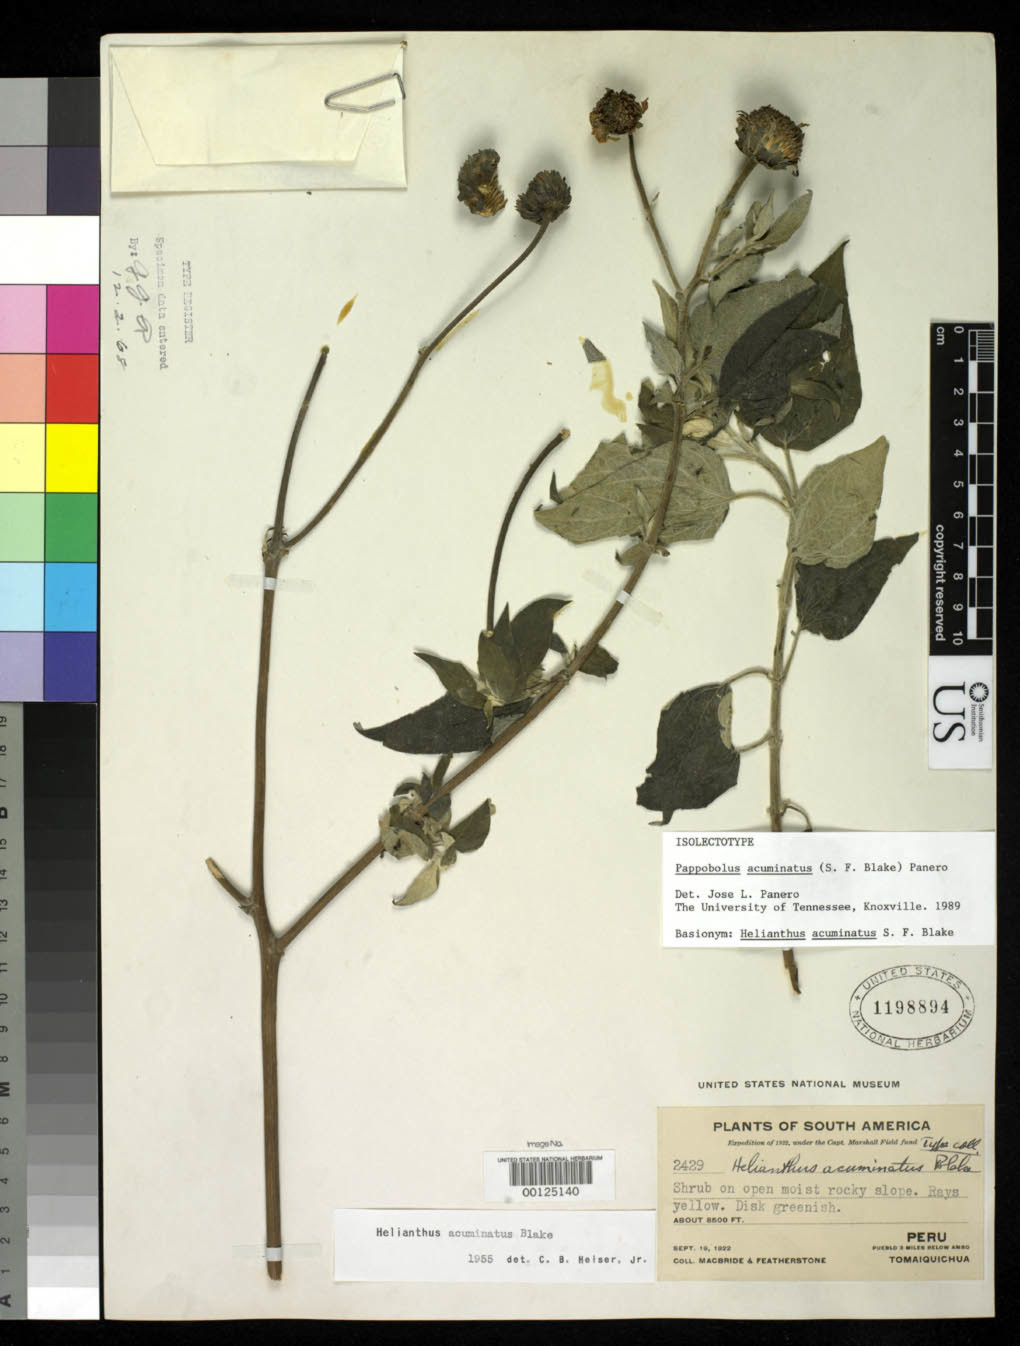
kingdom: Plantae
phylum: Tracheophyta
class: Magnoliopsida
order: Asterales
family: Asteraceae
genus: Helianthus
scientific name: Helianthus acuminatus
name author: S.F. Blake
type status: Isolectotype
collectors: J. F. Macbride & W. Featherstone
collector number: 2429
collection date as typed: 19 Sep 1922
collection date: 1922-09-19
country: Peru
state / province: Huánuco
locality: Ambo - Tomaiquichua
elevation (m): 2590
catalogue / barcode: US 1198894